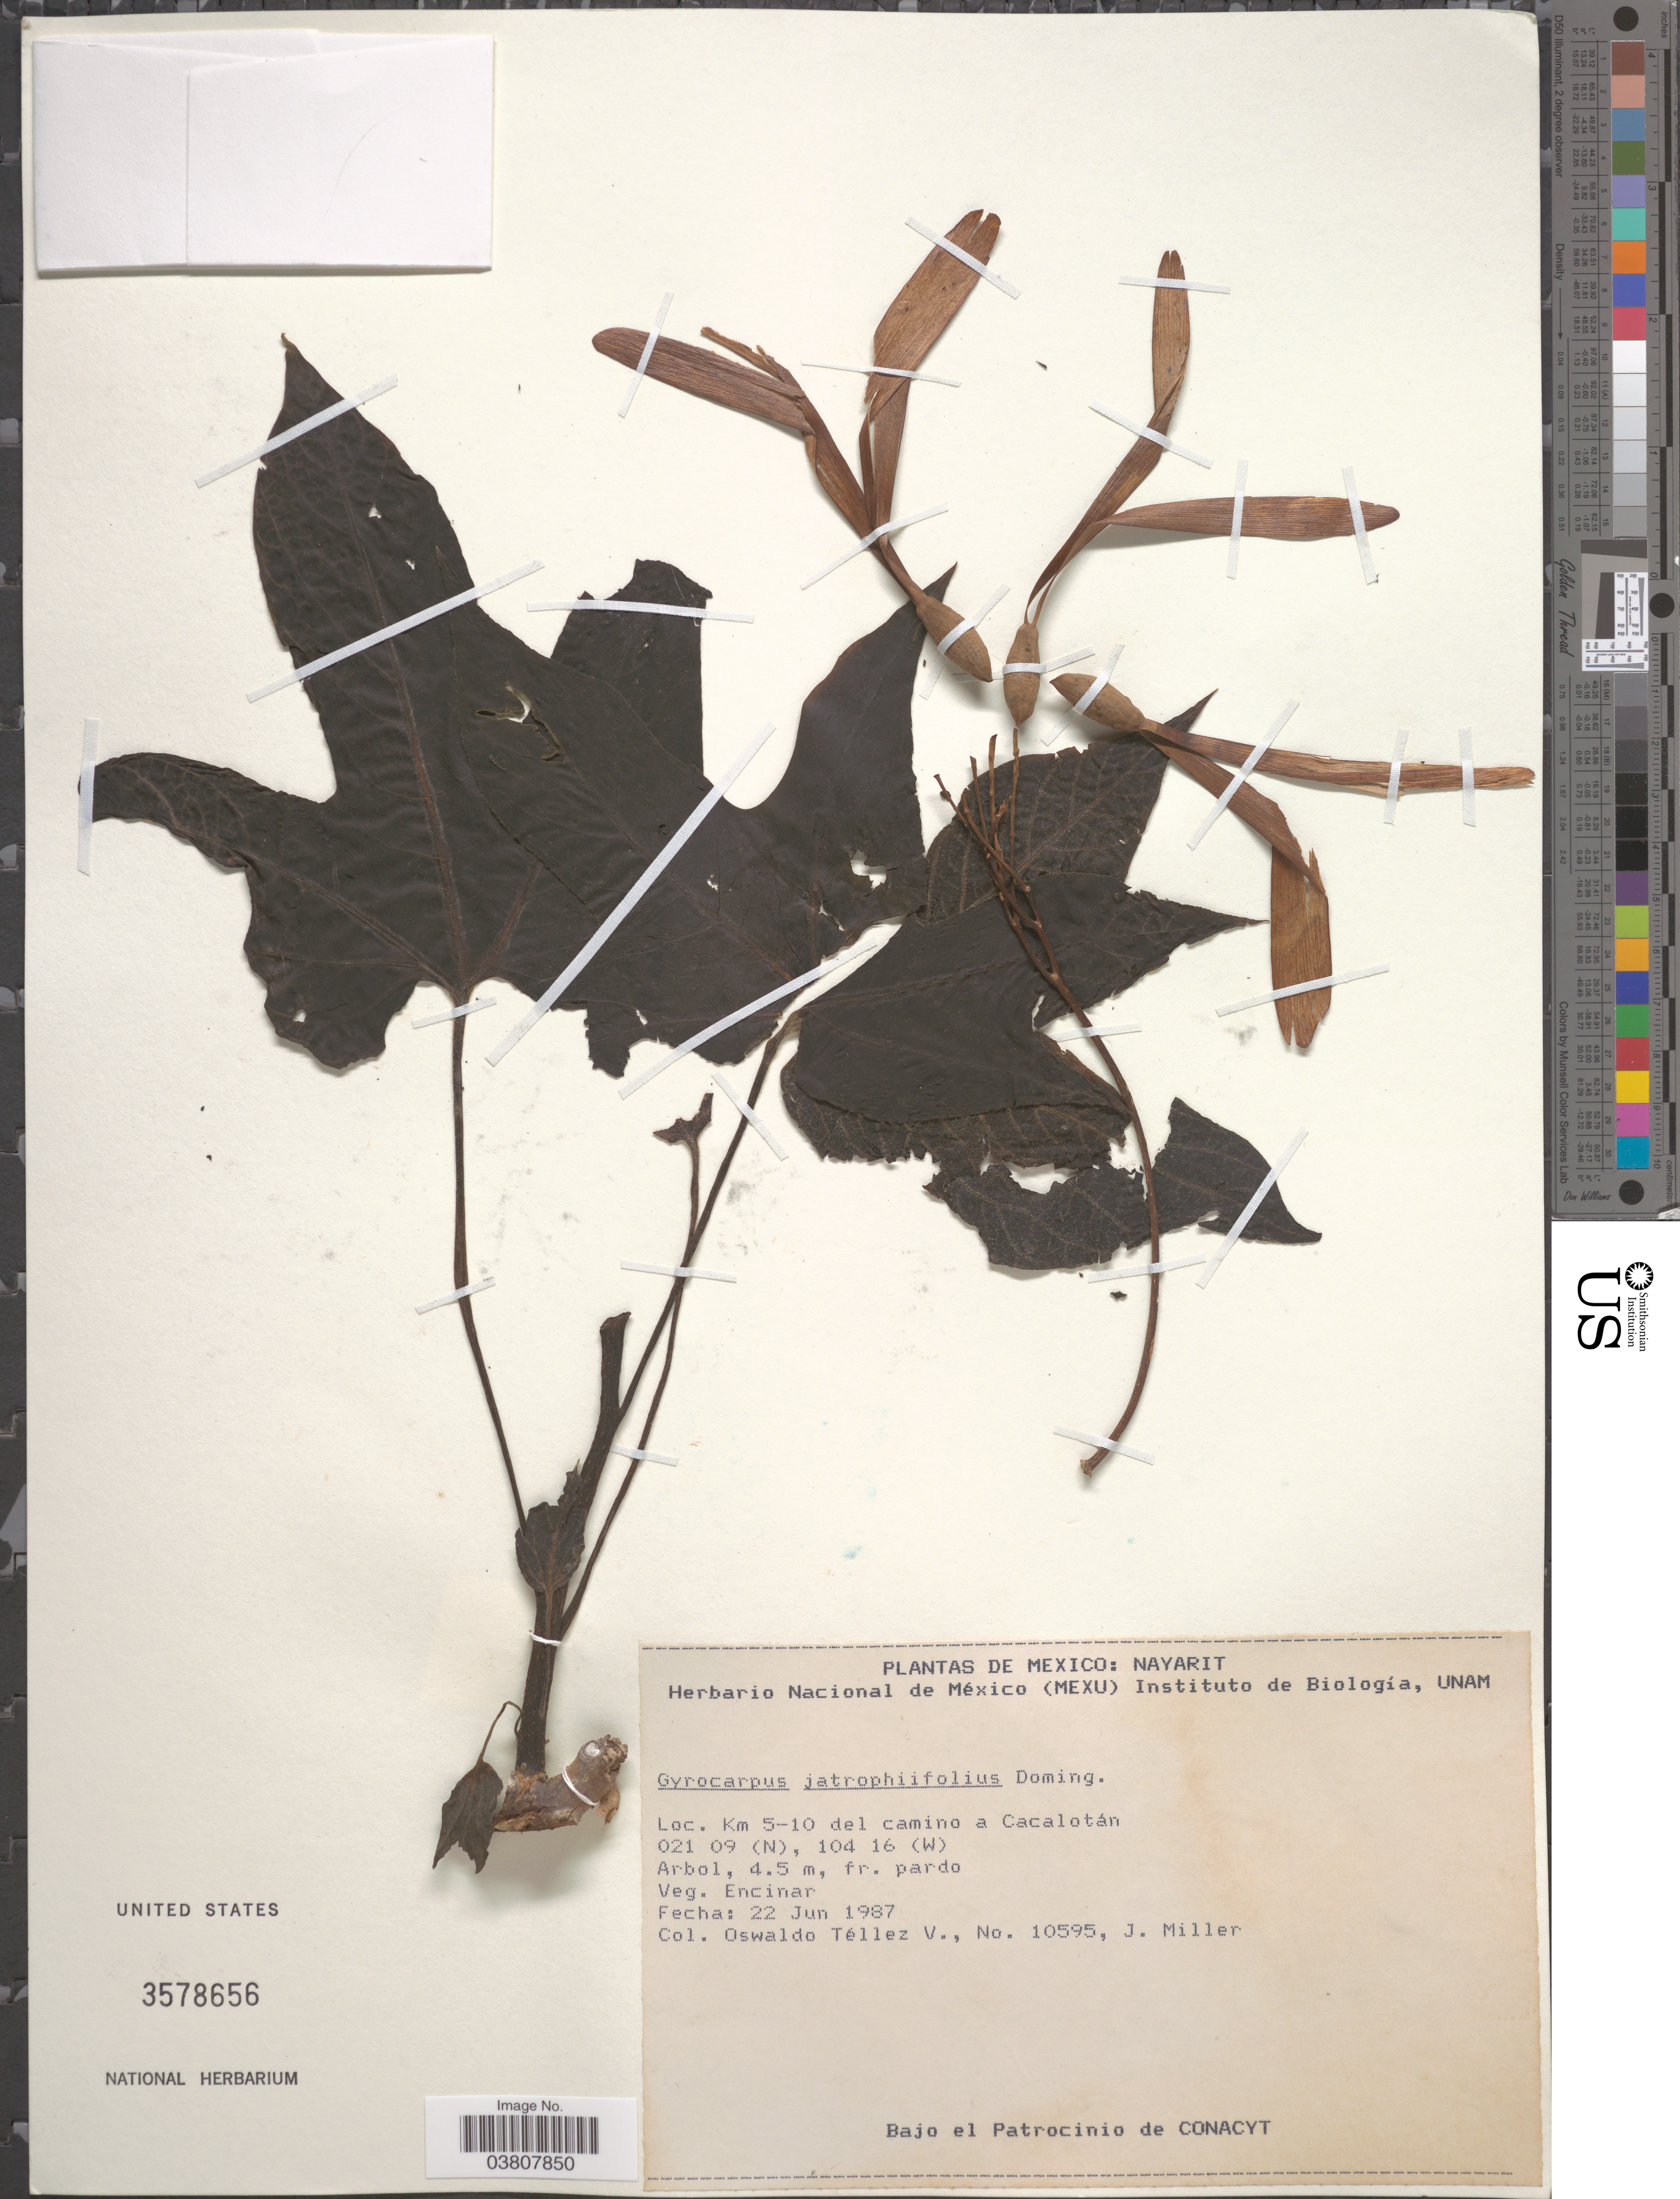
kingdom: Plantae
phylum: Tracheophyta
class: Magnoliopsida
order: Laurales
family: Hernandiaceae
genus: Gyrocarpus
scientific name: Gyrocarpus jatrophifolius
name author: Domin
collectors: O. Téllez V. & J. Miller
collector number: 10595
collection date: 1987-06-22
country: Mexico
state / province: Nayarit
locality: Km 5-10 del camino a Cacalotán.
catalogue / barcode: US 3578656